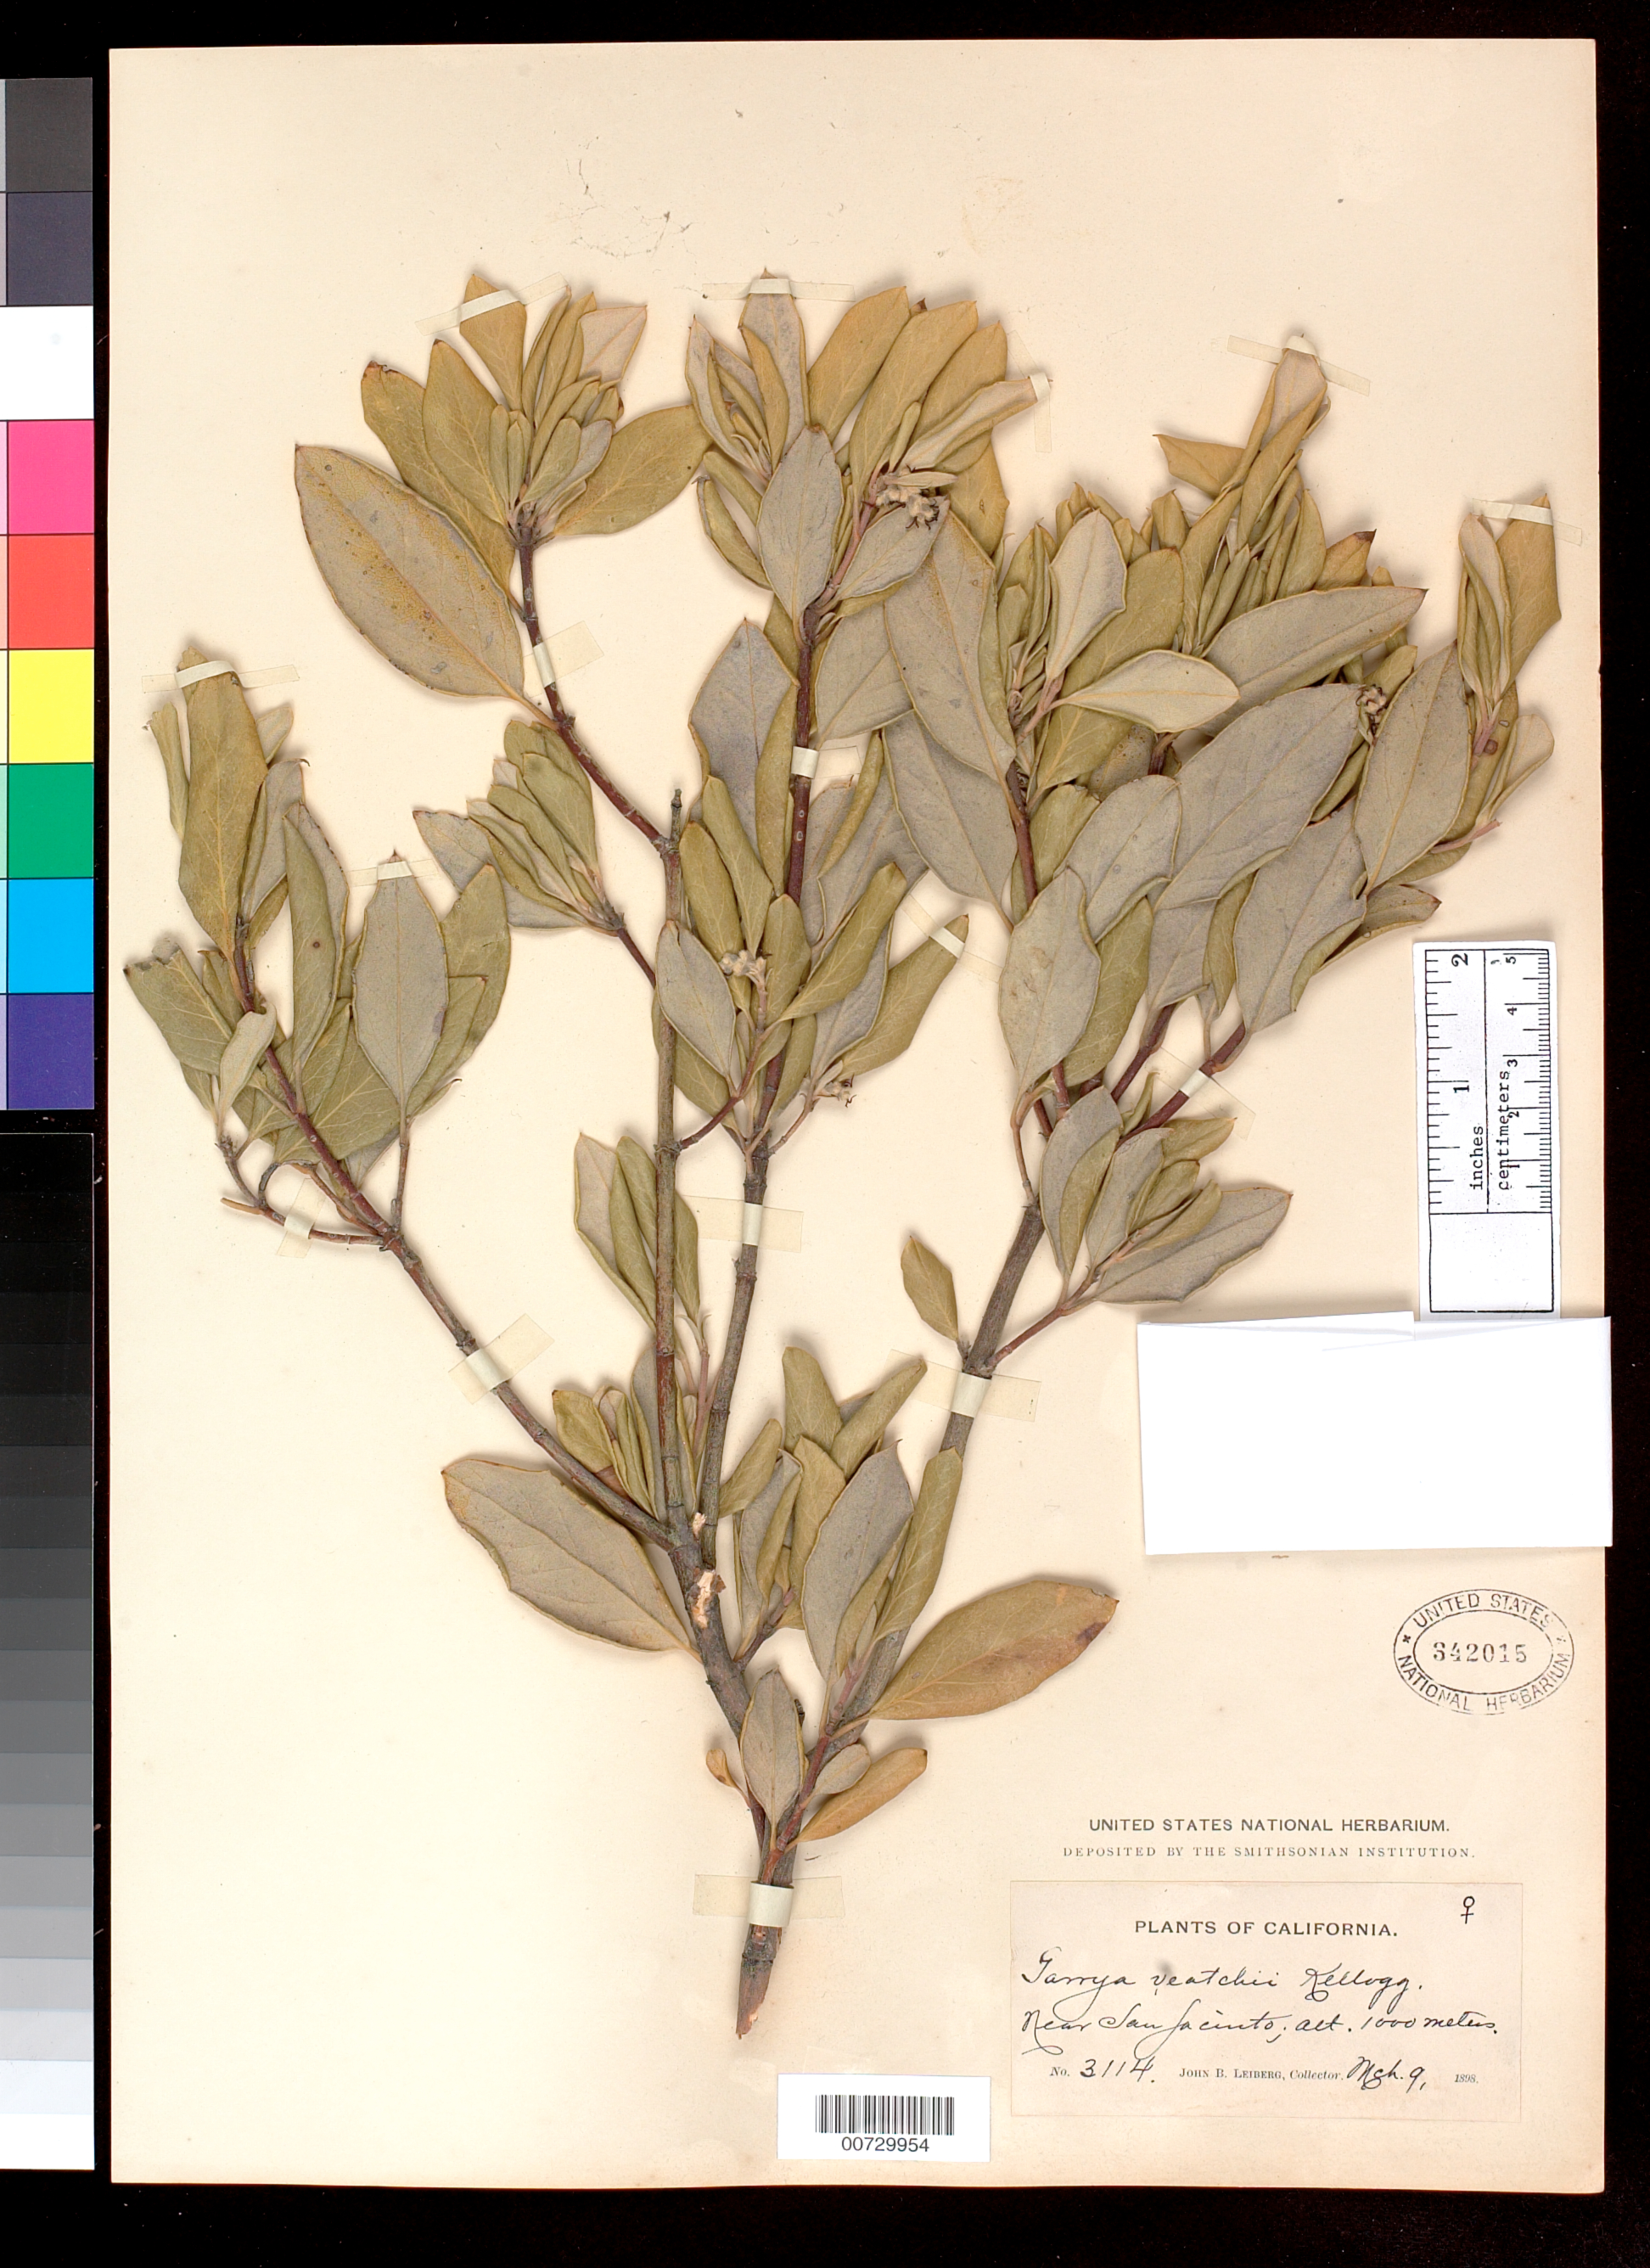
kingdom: Plantae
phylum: Tracheophyta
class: Magnoliopsida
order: Garryales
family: Garryaceae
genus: Garrya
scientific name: Garrya veatchii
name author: Kellogg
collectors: J. Leiberg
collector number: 3114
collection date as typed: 9 Mar 1898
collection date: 1898-03-09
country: United States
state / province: California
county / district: Riverside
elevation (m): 1000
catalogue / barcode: US 342015